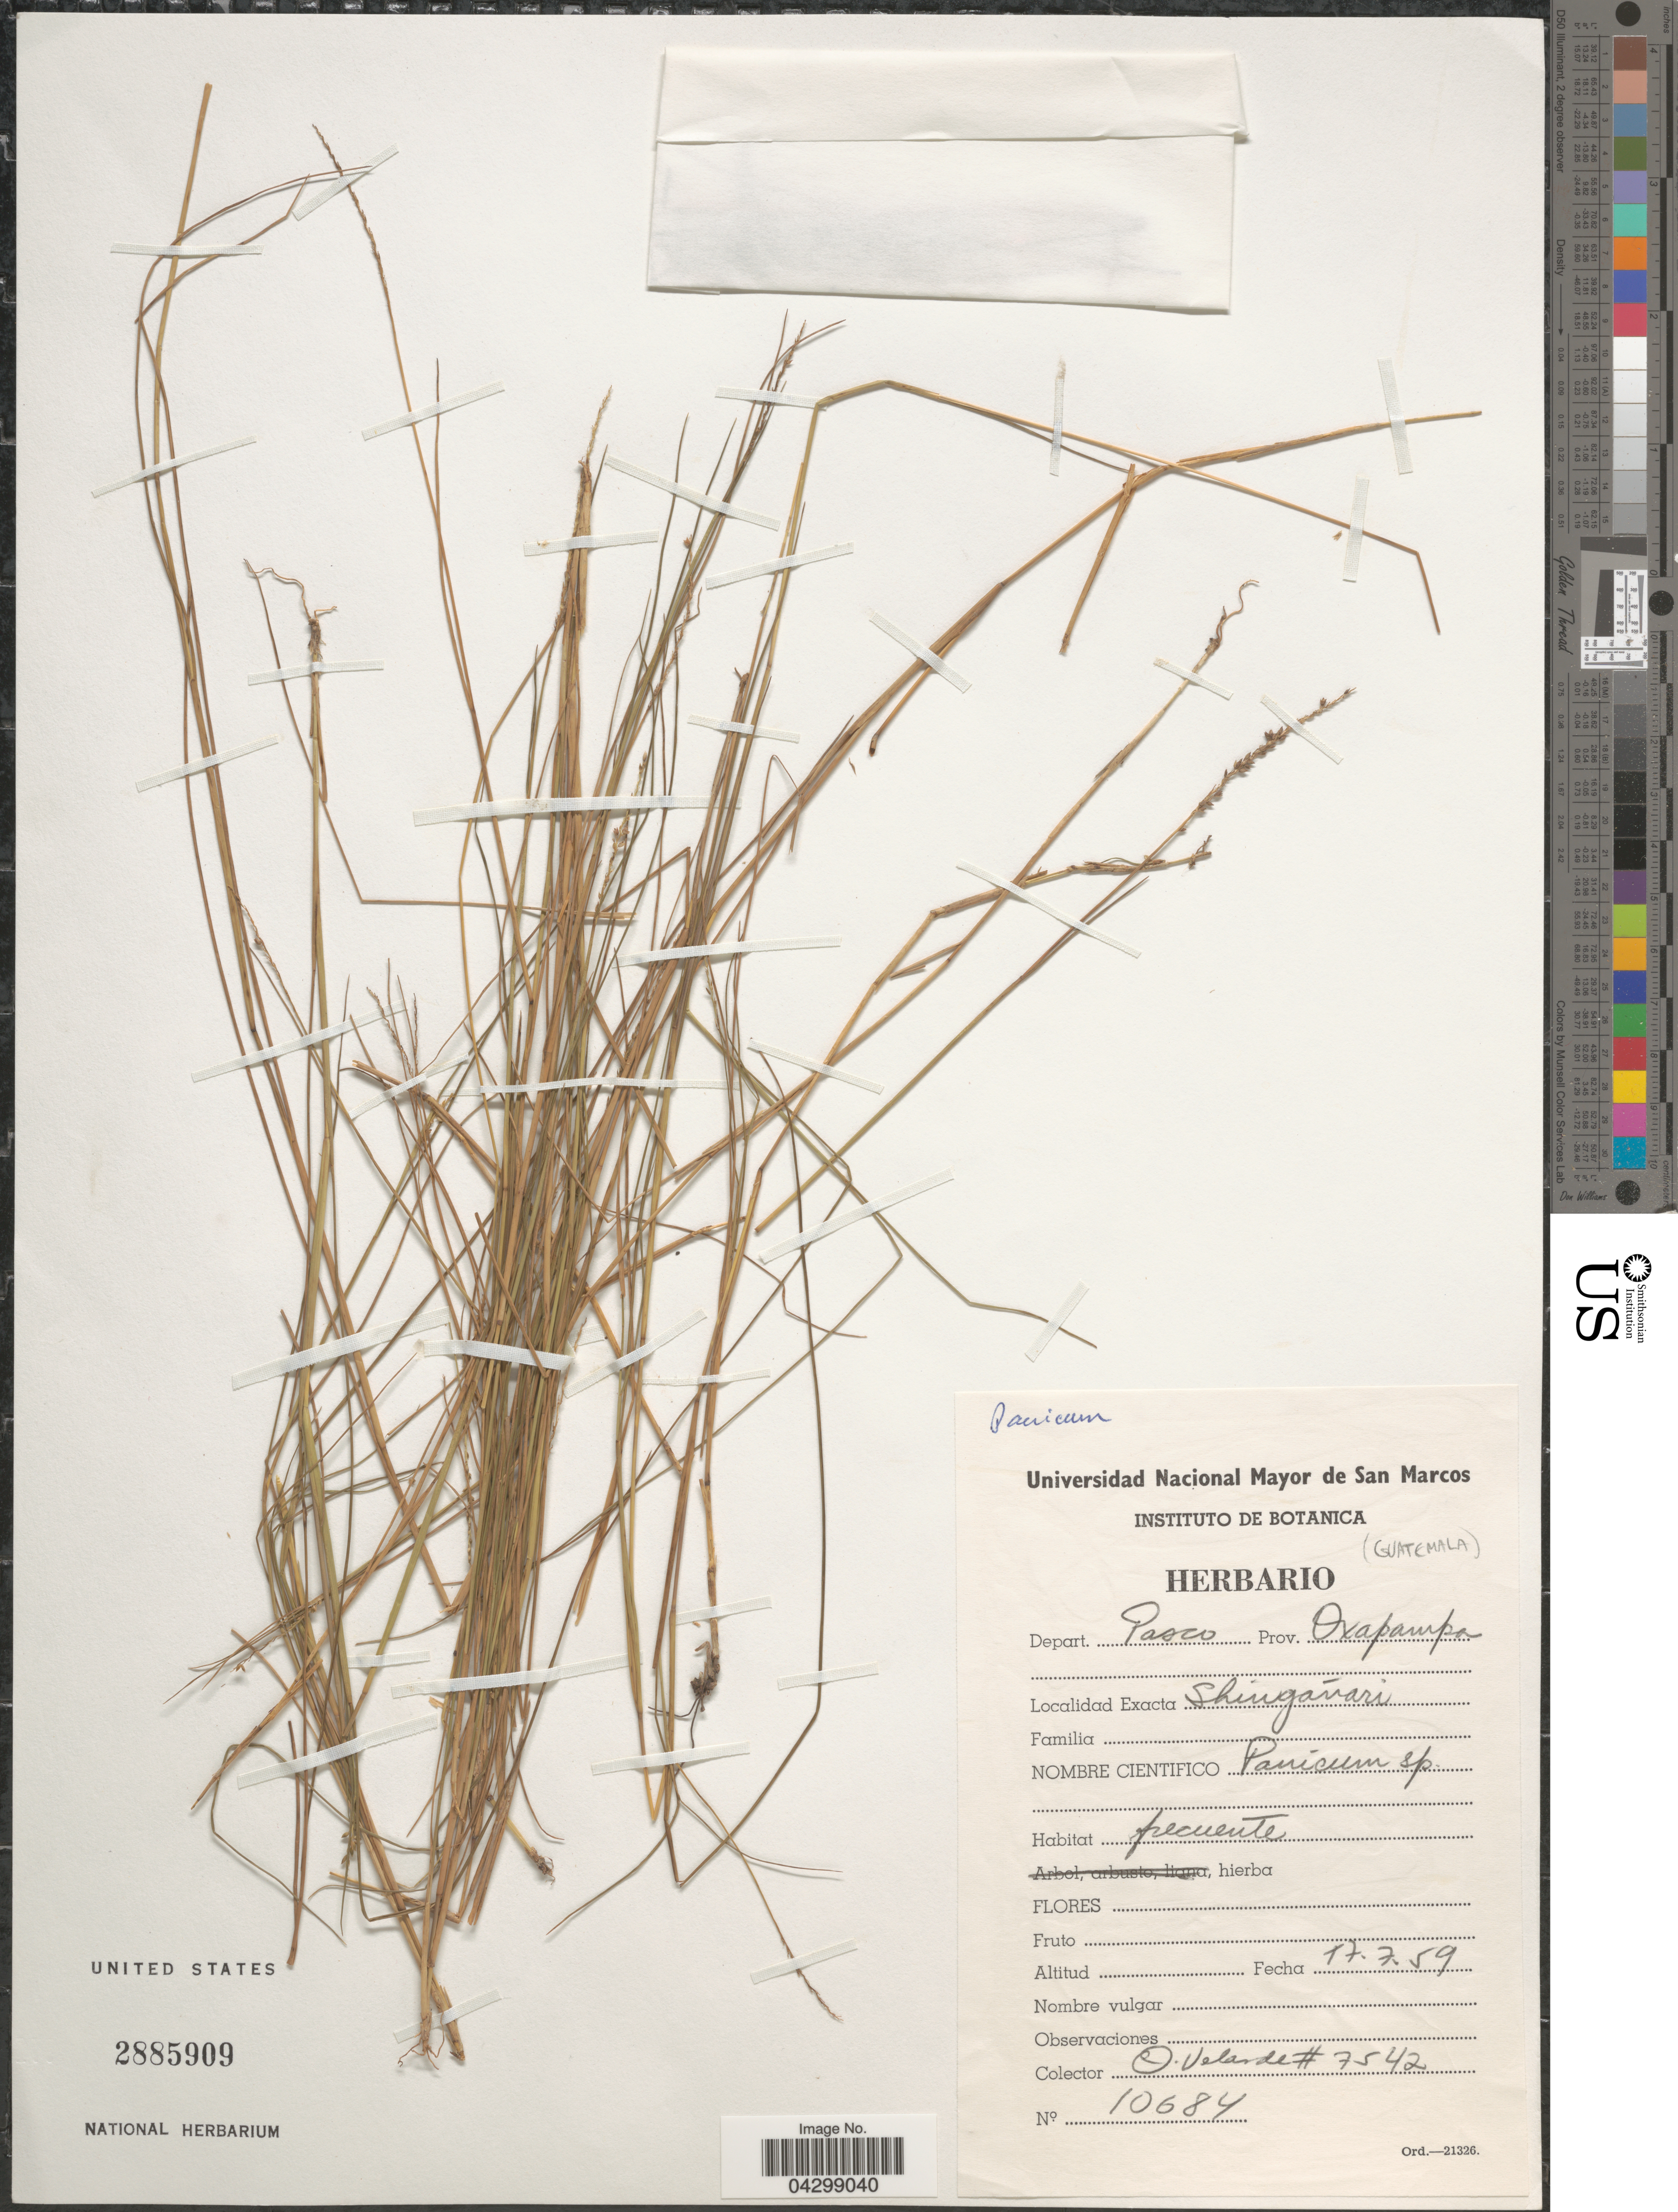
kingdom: Plantae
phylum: Tracheophyta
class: Liliopsida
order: Poales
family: Poaceae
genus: Panicum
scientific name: Panicum sp.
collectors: O. Velarde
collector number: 7542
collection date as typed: Transcribed d/m/y: 17/7/59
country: Peru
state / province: Pasco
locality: Depart. Pasco. Prov. Oxapampa. Shingánari.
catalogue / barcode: US 2885909